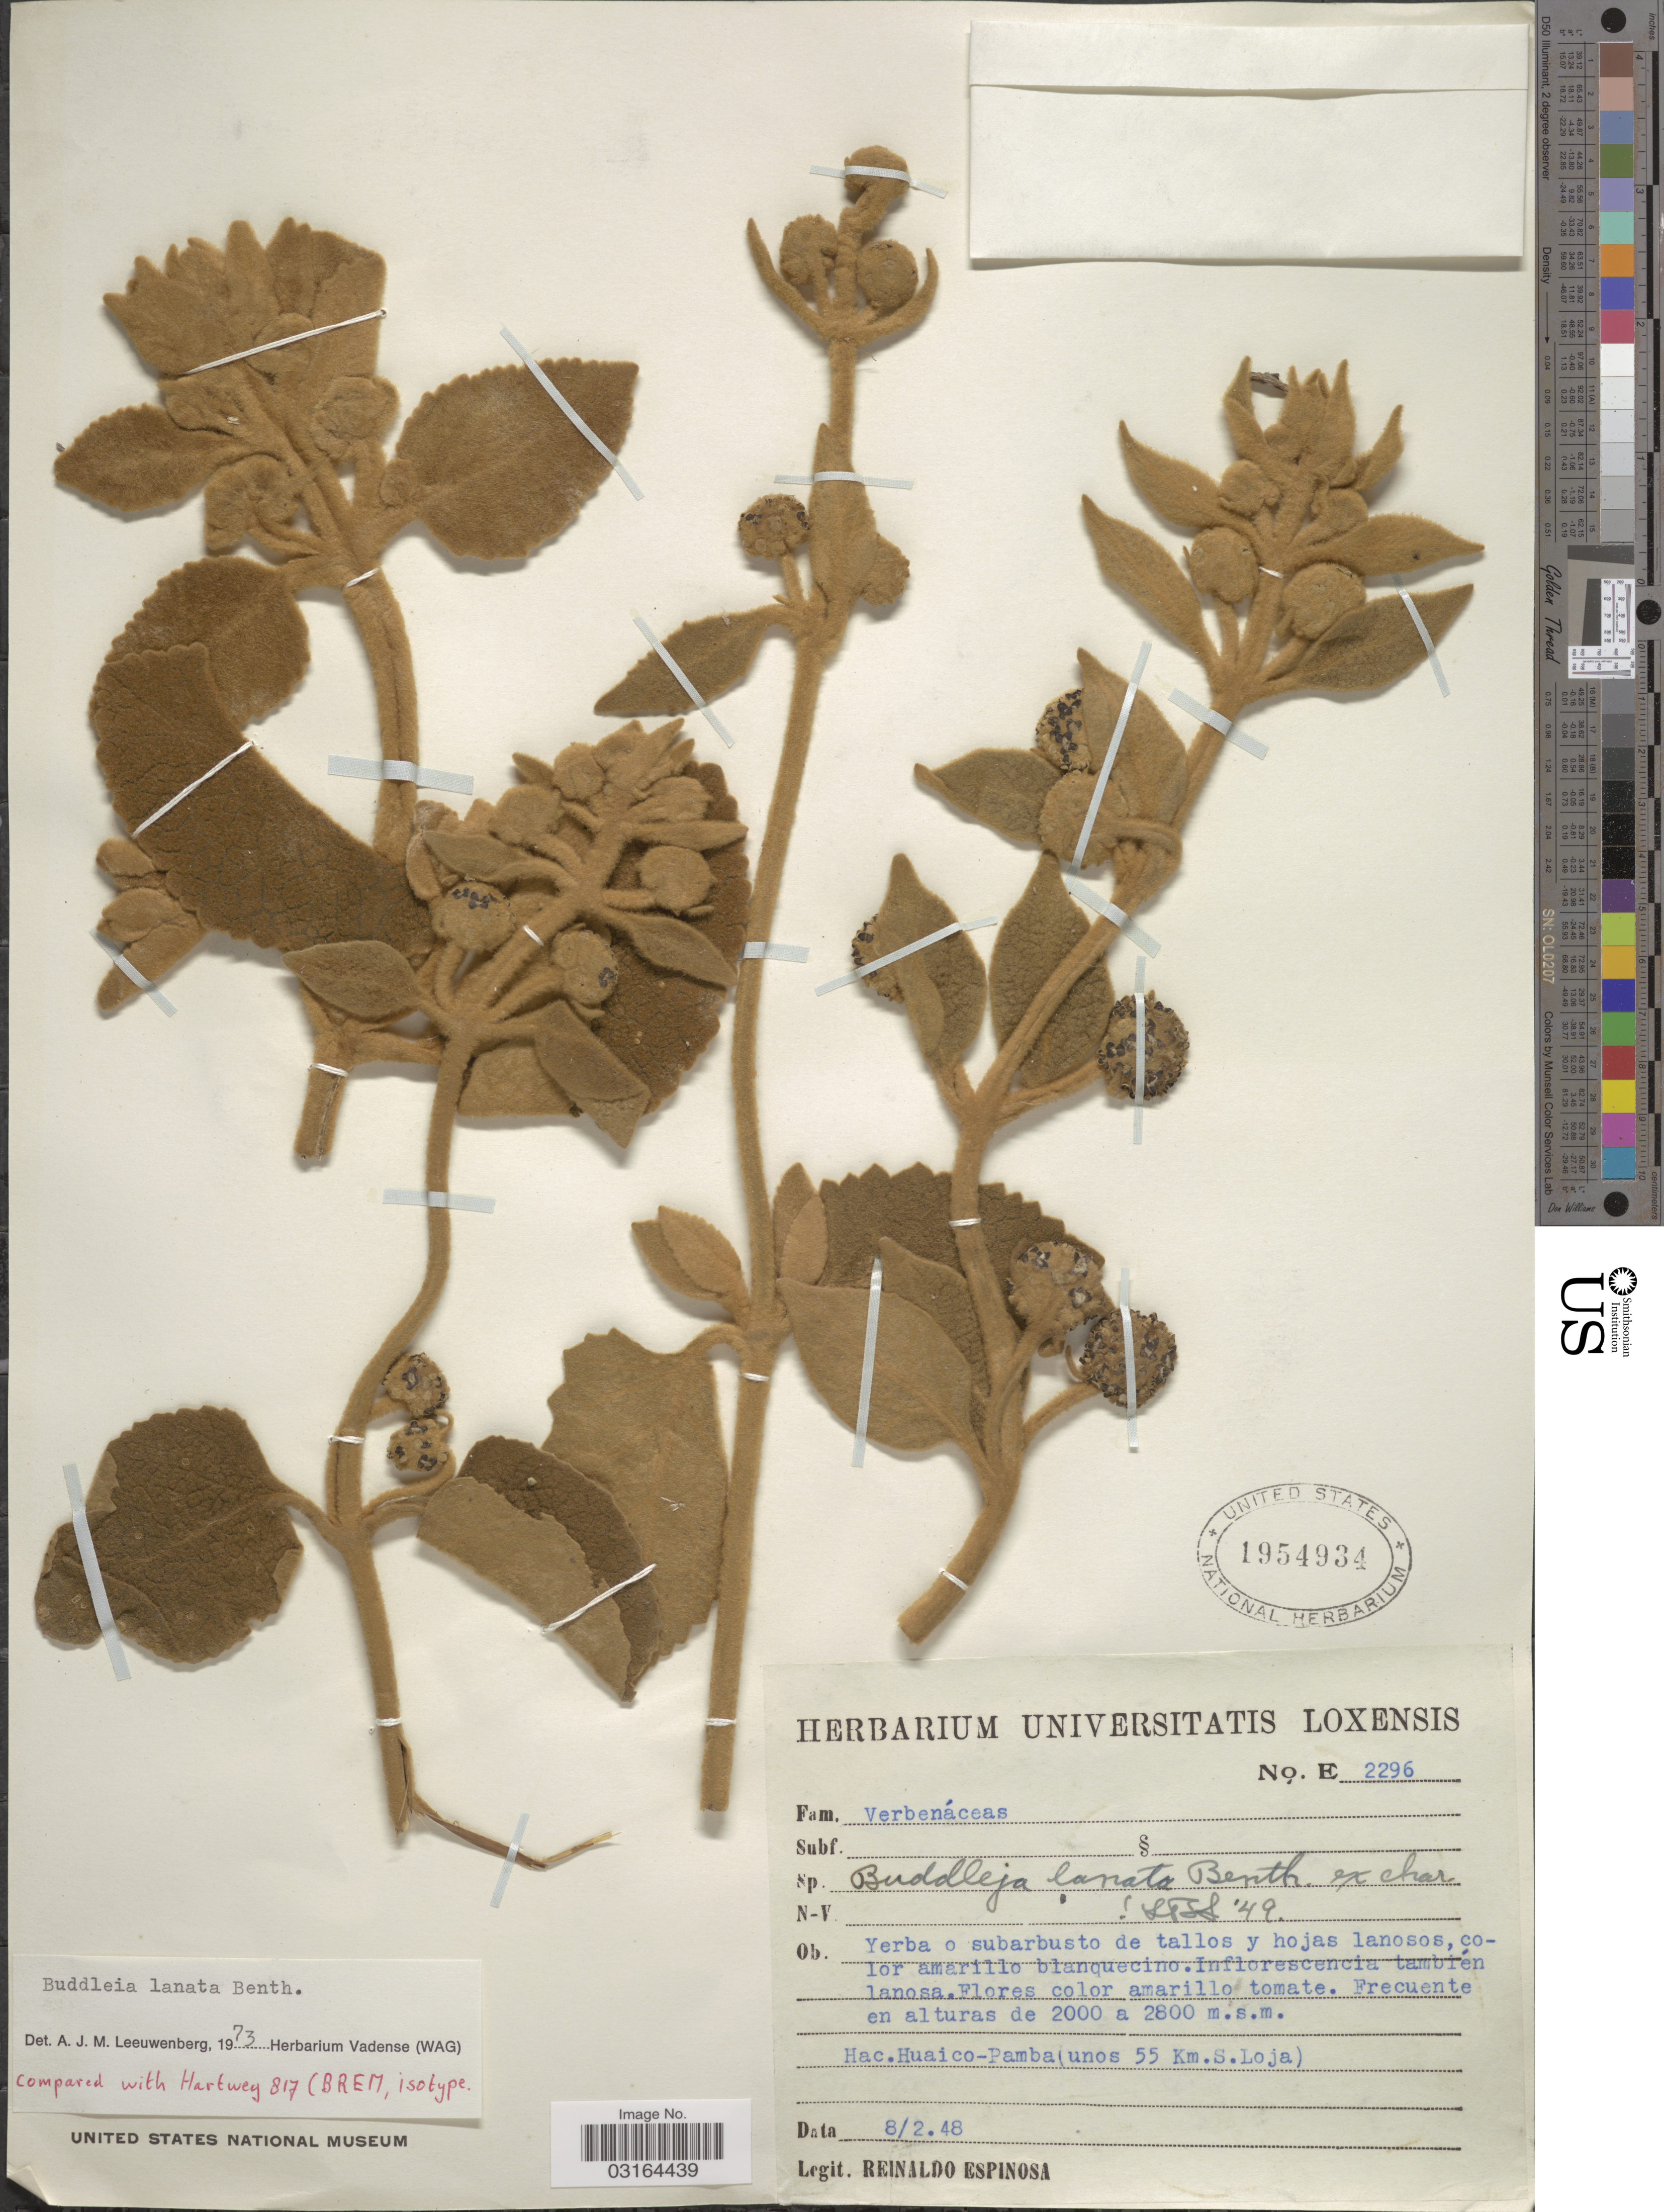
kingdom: Plantae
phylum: Tracheophyta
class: Magnoliopsida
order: Lamiales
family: Scrophulariaceae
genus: Buddleja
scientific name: Buddleja lanata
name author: Benth.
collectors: R. Espinosa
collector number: E2296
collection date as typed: Transcribed d/m/y: 8/2/48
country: Ecuador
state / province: Loja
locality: Huaico-Pamba (unos 55 Km. S. Loja).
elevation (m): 2000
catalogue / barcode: US 1954934